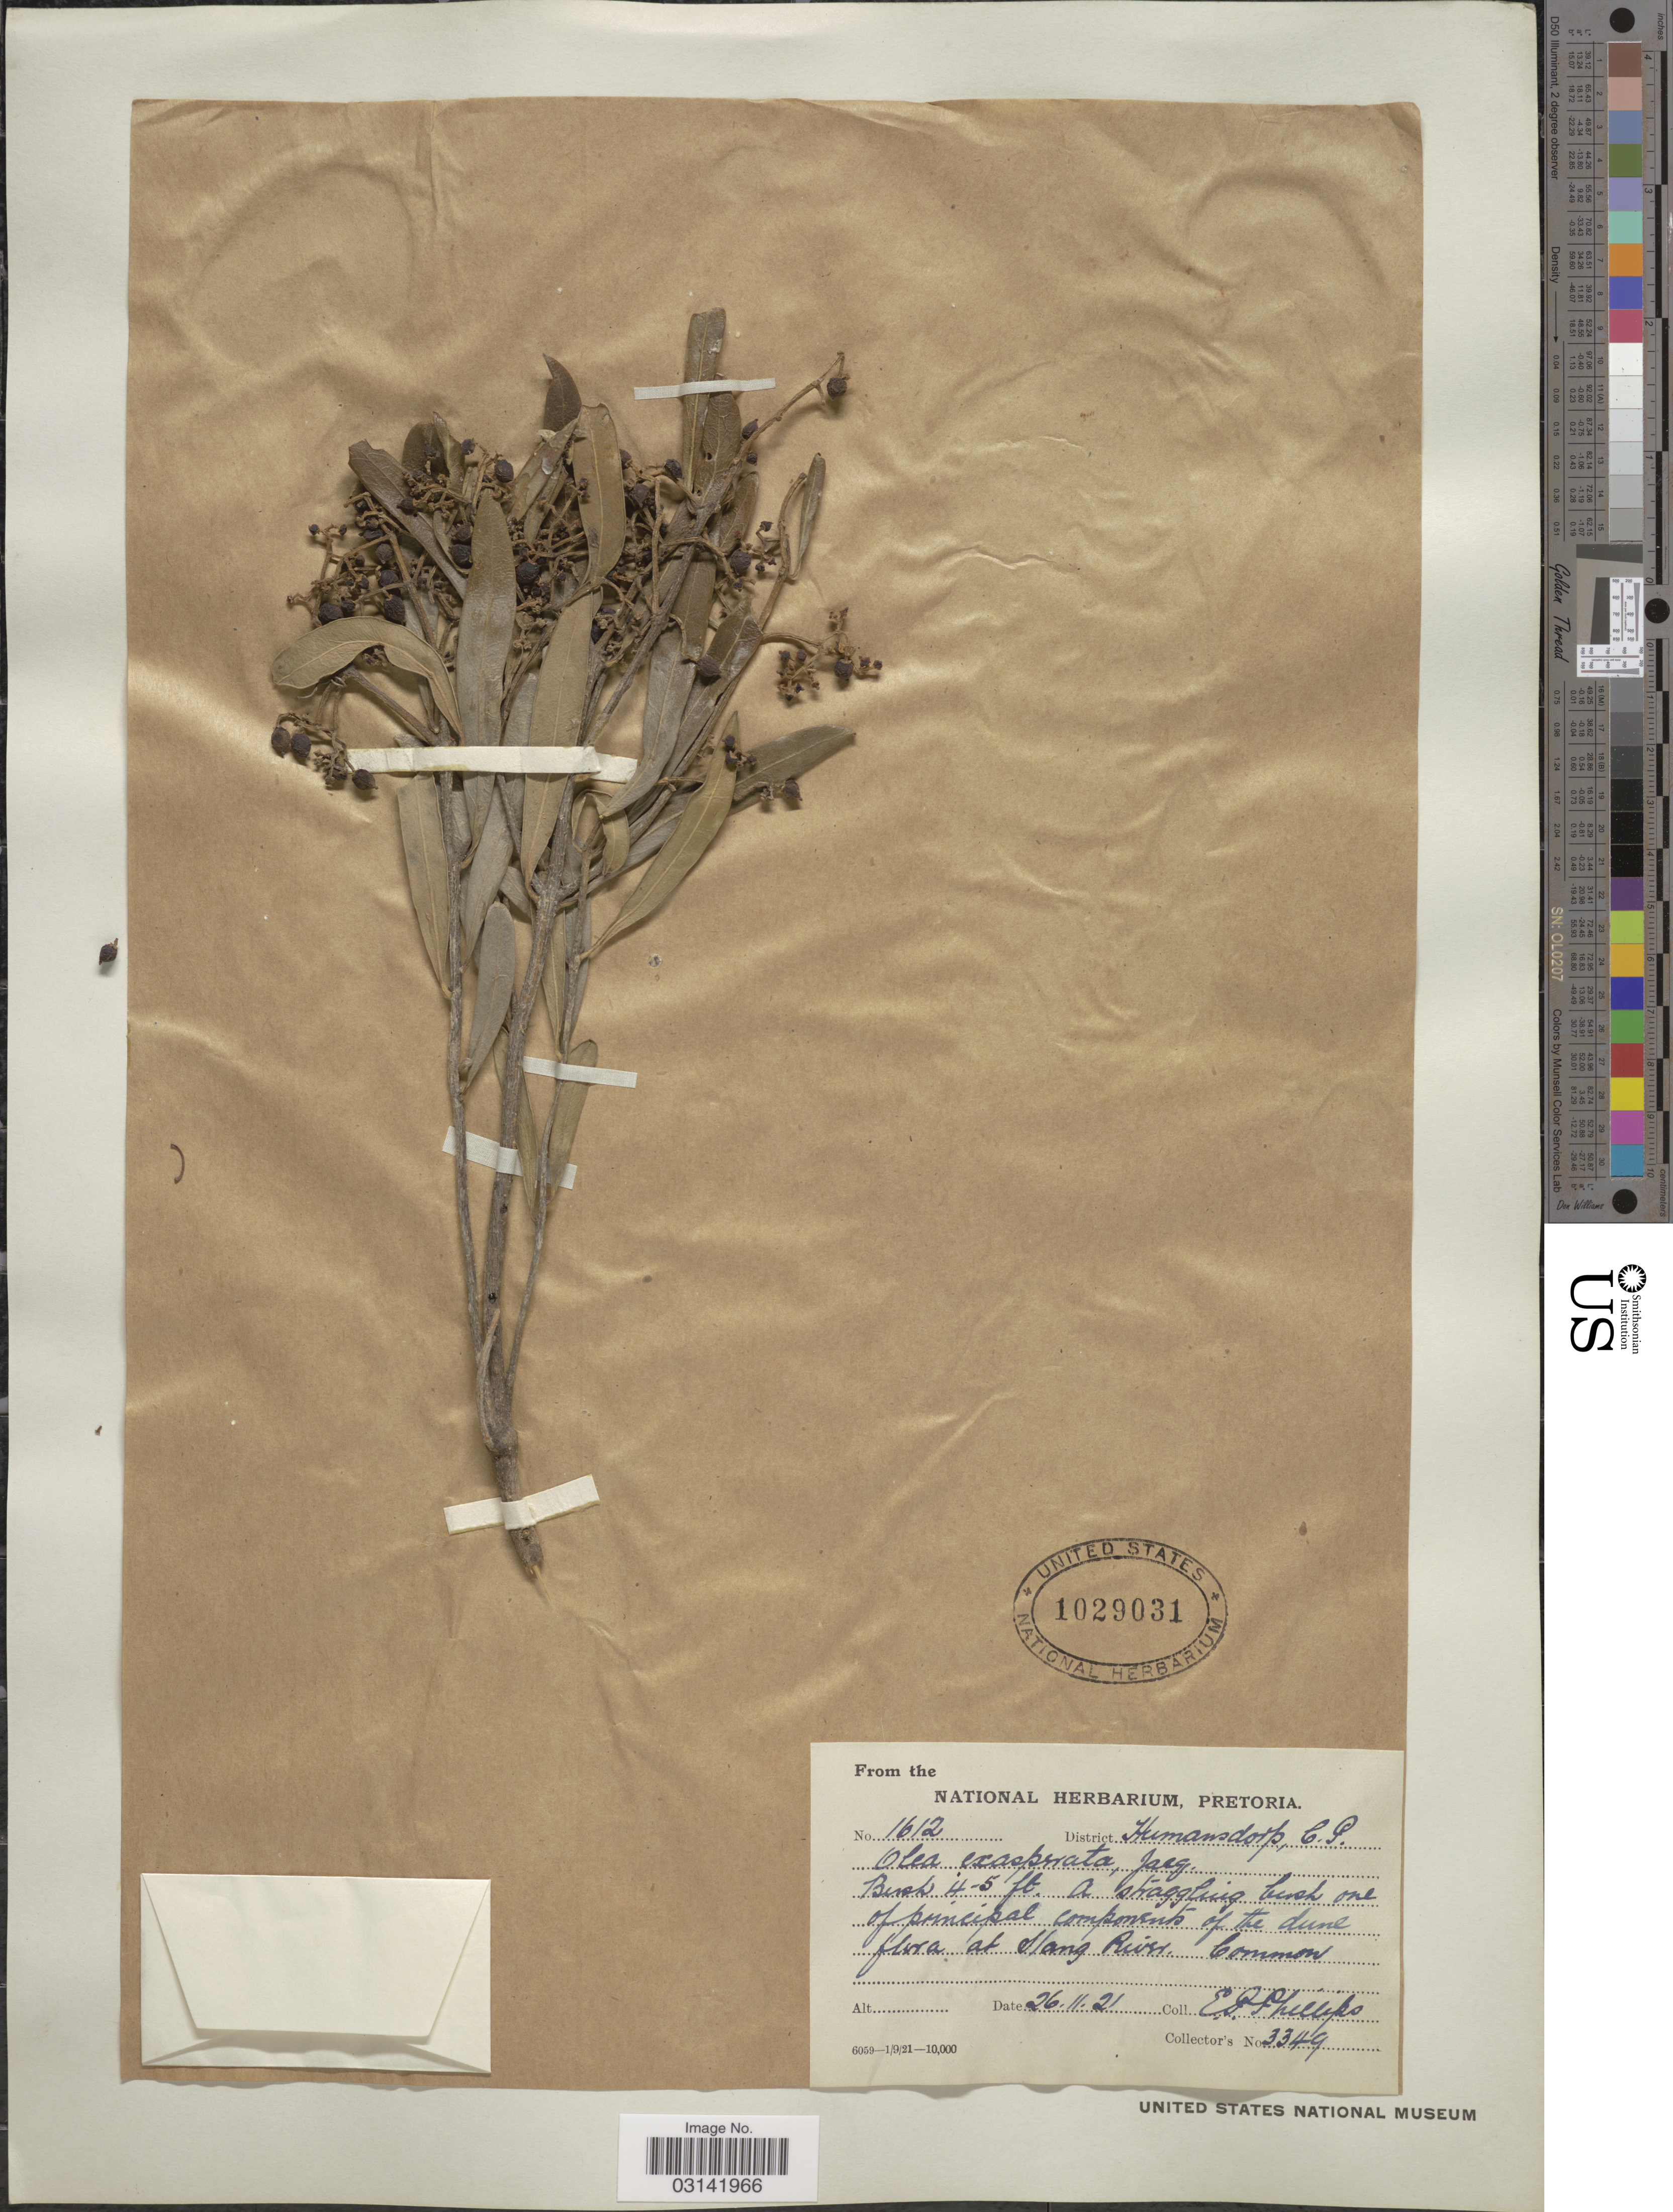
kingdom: Plantae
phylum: Tracheophyta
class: Magnoliopsida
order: Lamiales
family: Oleaceae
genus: Olea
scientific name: Olea exasperata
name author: Jacq.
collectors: E. Phillips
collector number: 3349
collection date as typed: Transcribed d/m/y: 26/11/21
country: South Africa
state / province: Eastern Cape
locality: District Humansdorp, C.P., a straggling bush one of principal components of the dune flora at Slang River.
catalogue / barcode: US 1029031